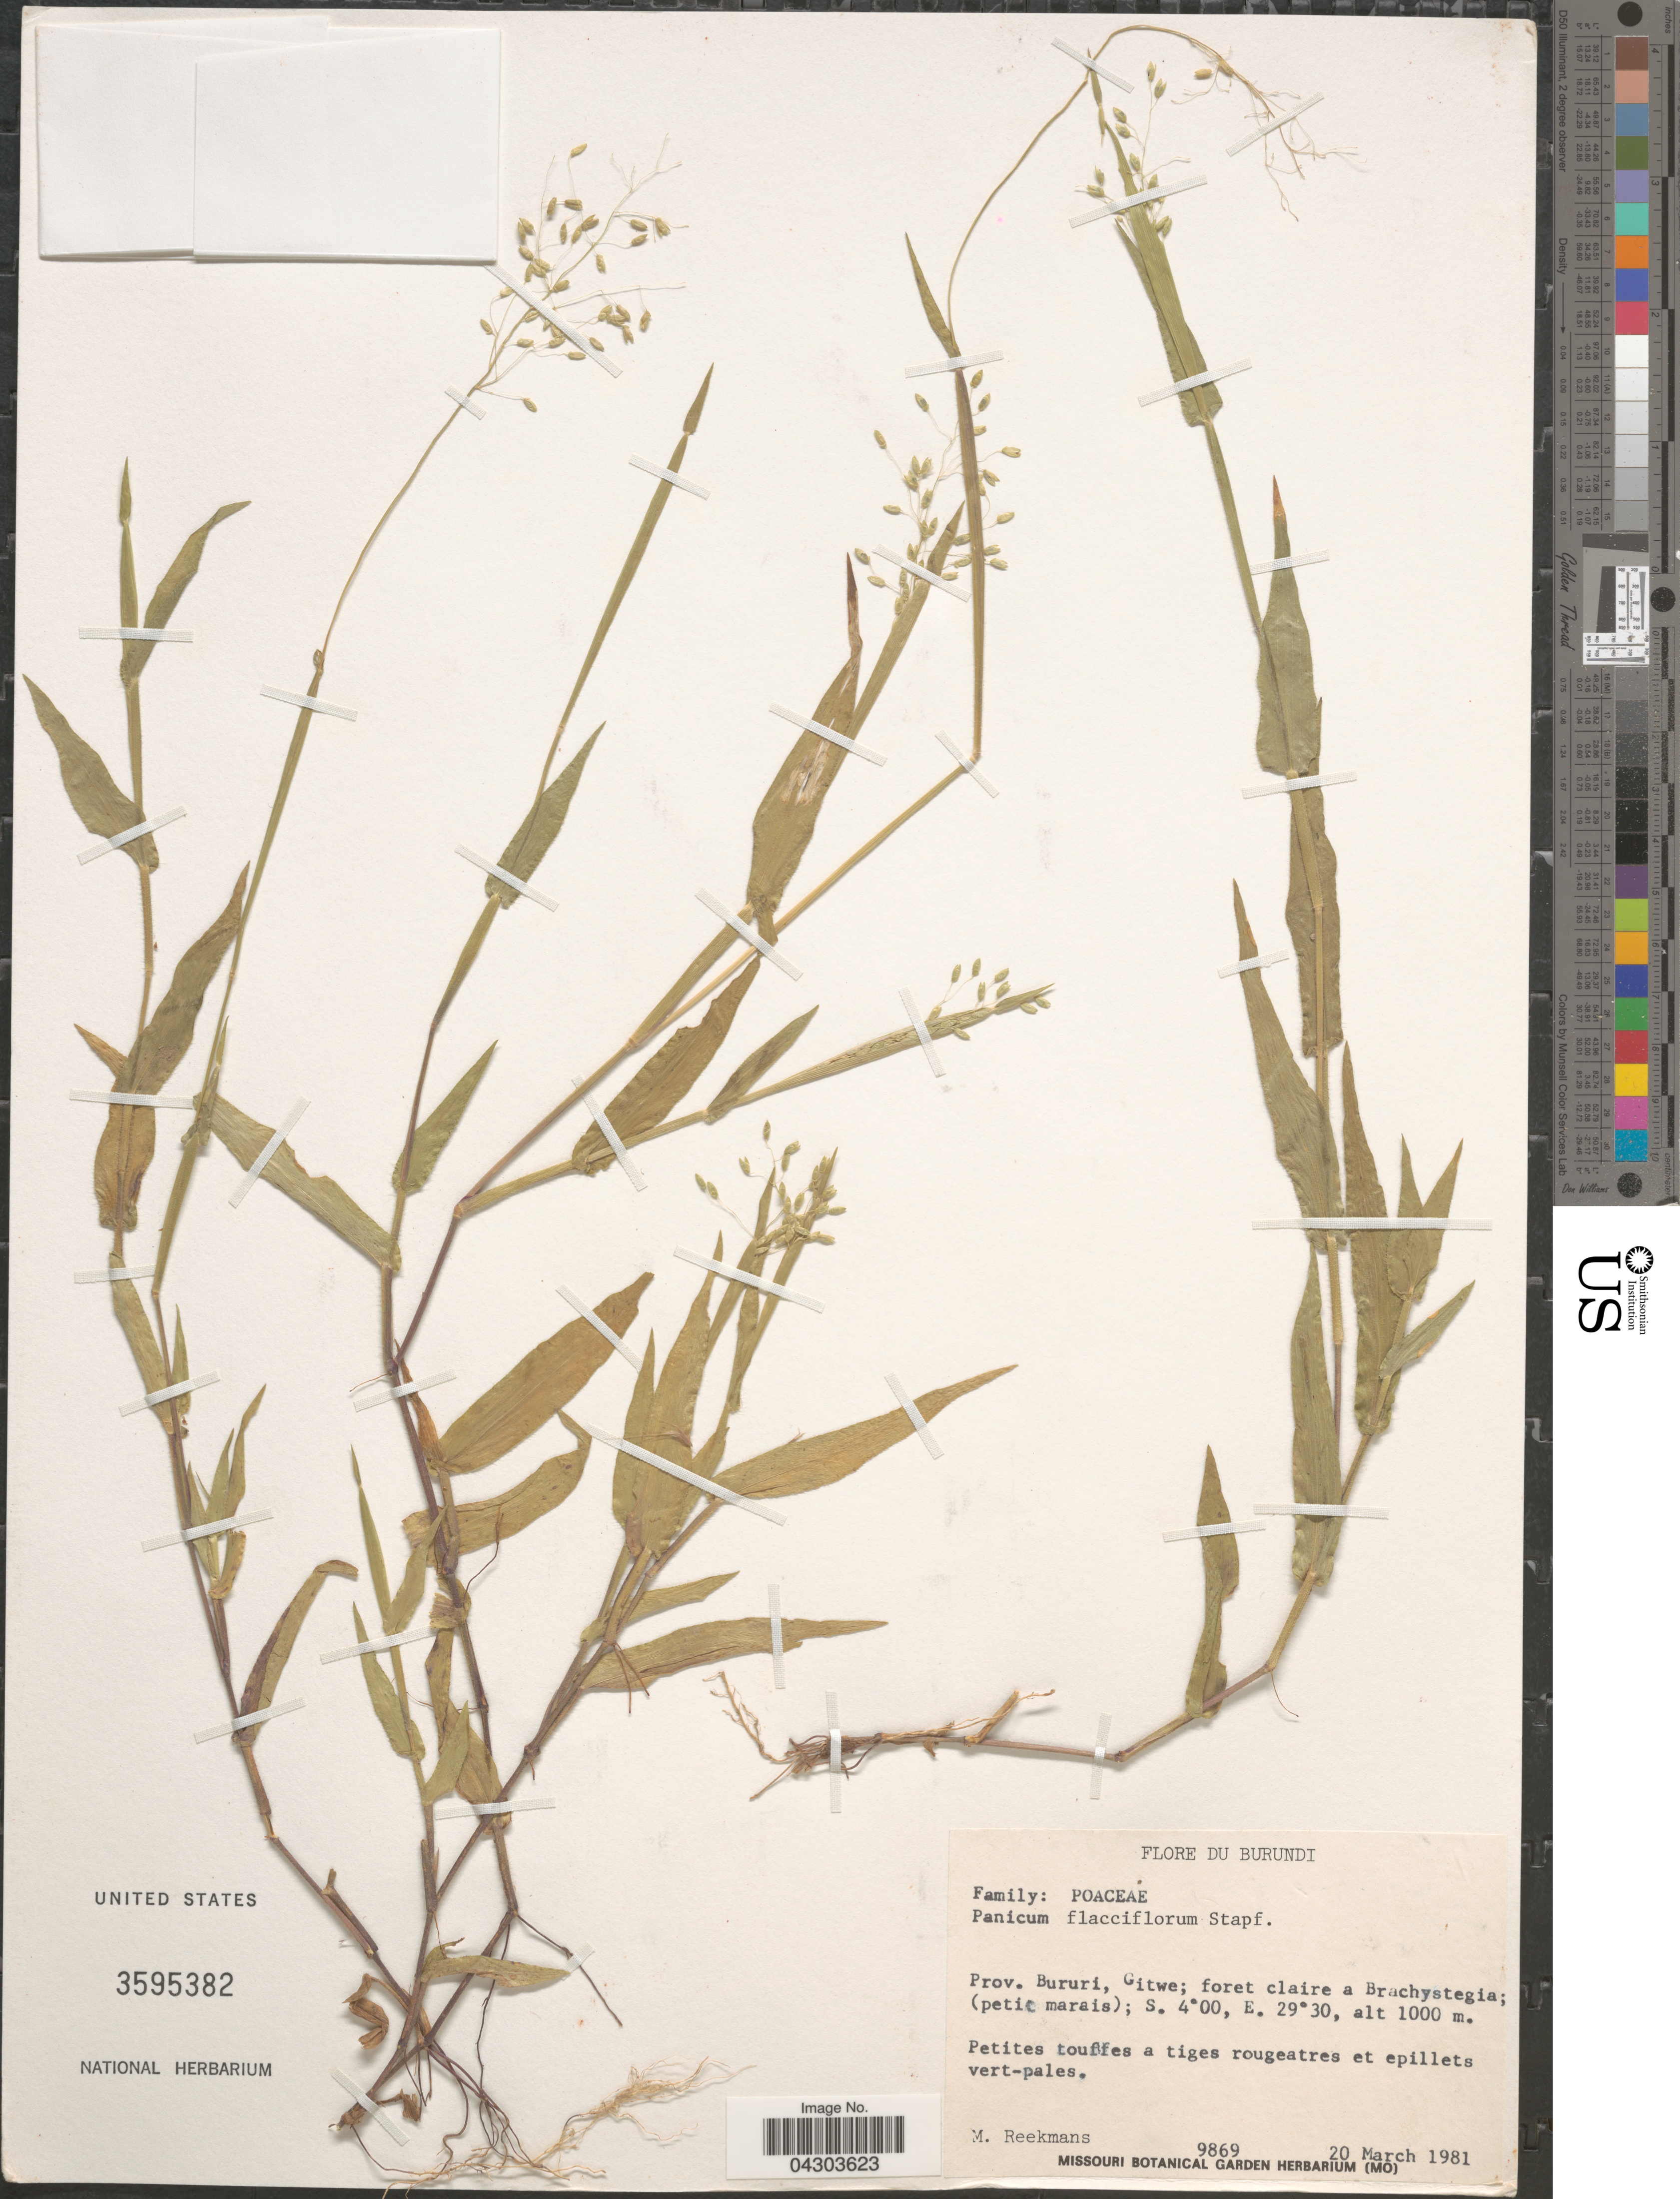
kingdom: Plantae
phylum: Tracheophyta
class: Liliopsida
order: Poales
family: Poaceae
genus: Panicum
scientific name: Panicum flacciflorum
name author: Stapf in Prain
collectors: M. Reekmans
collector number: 9869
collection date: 1981-03-20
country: Burundi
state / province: Bururi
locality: Gitwe; foret claire a Brachystegia; (petit marais).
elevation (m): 1000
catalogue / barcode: US 3595382